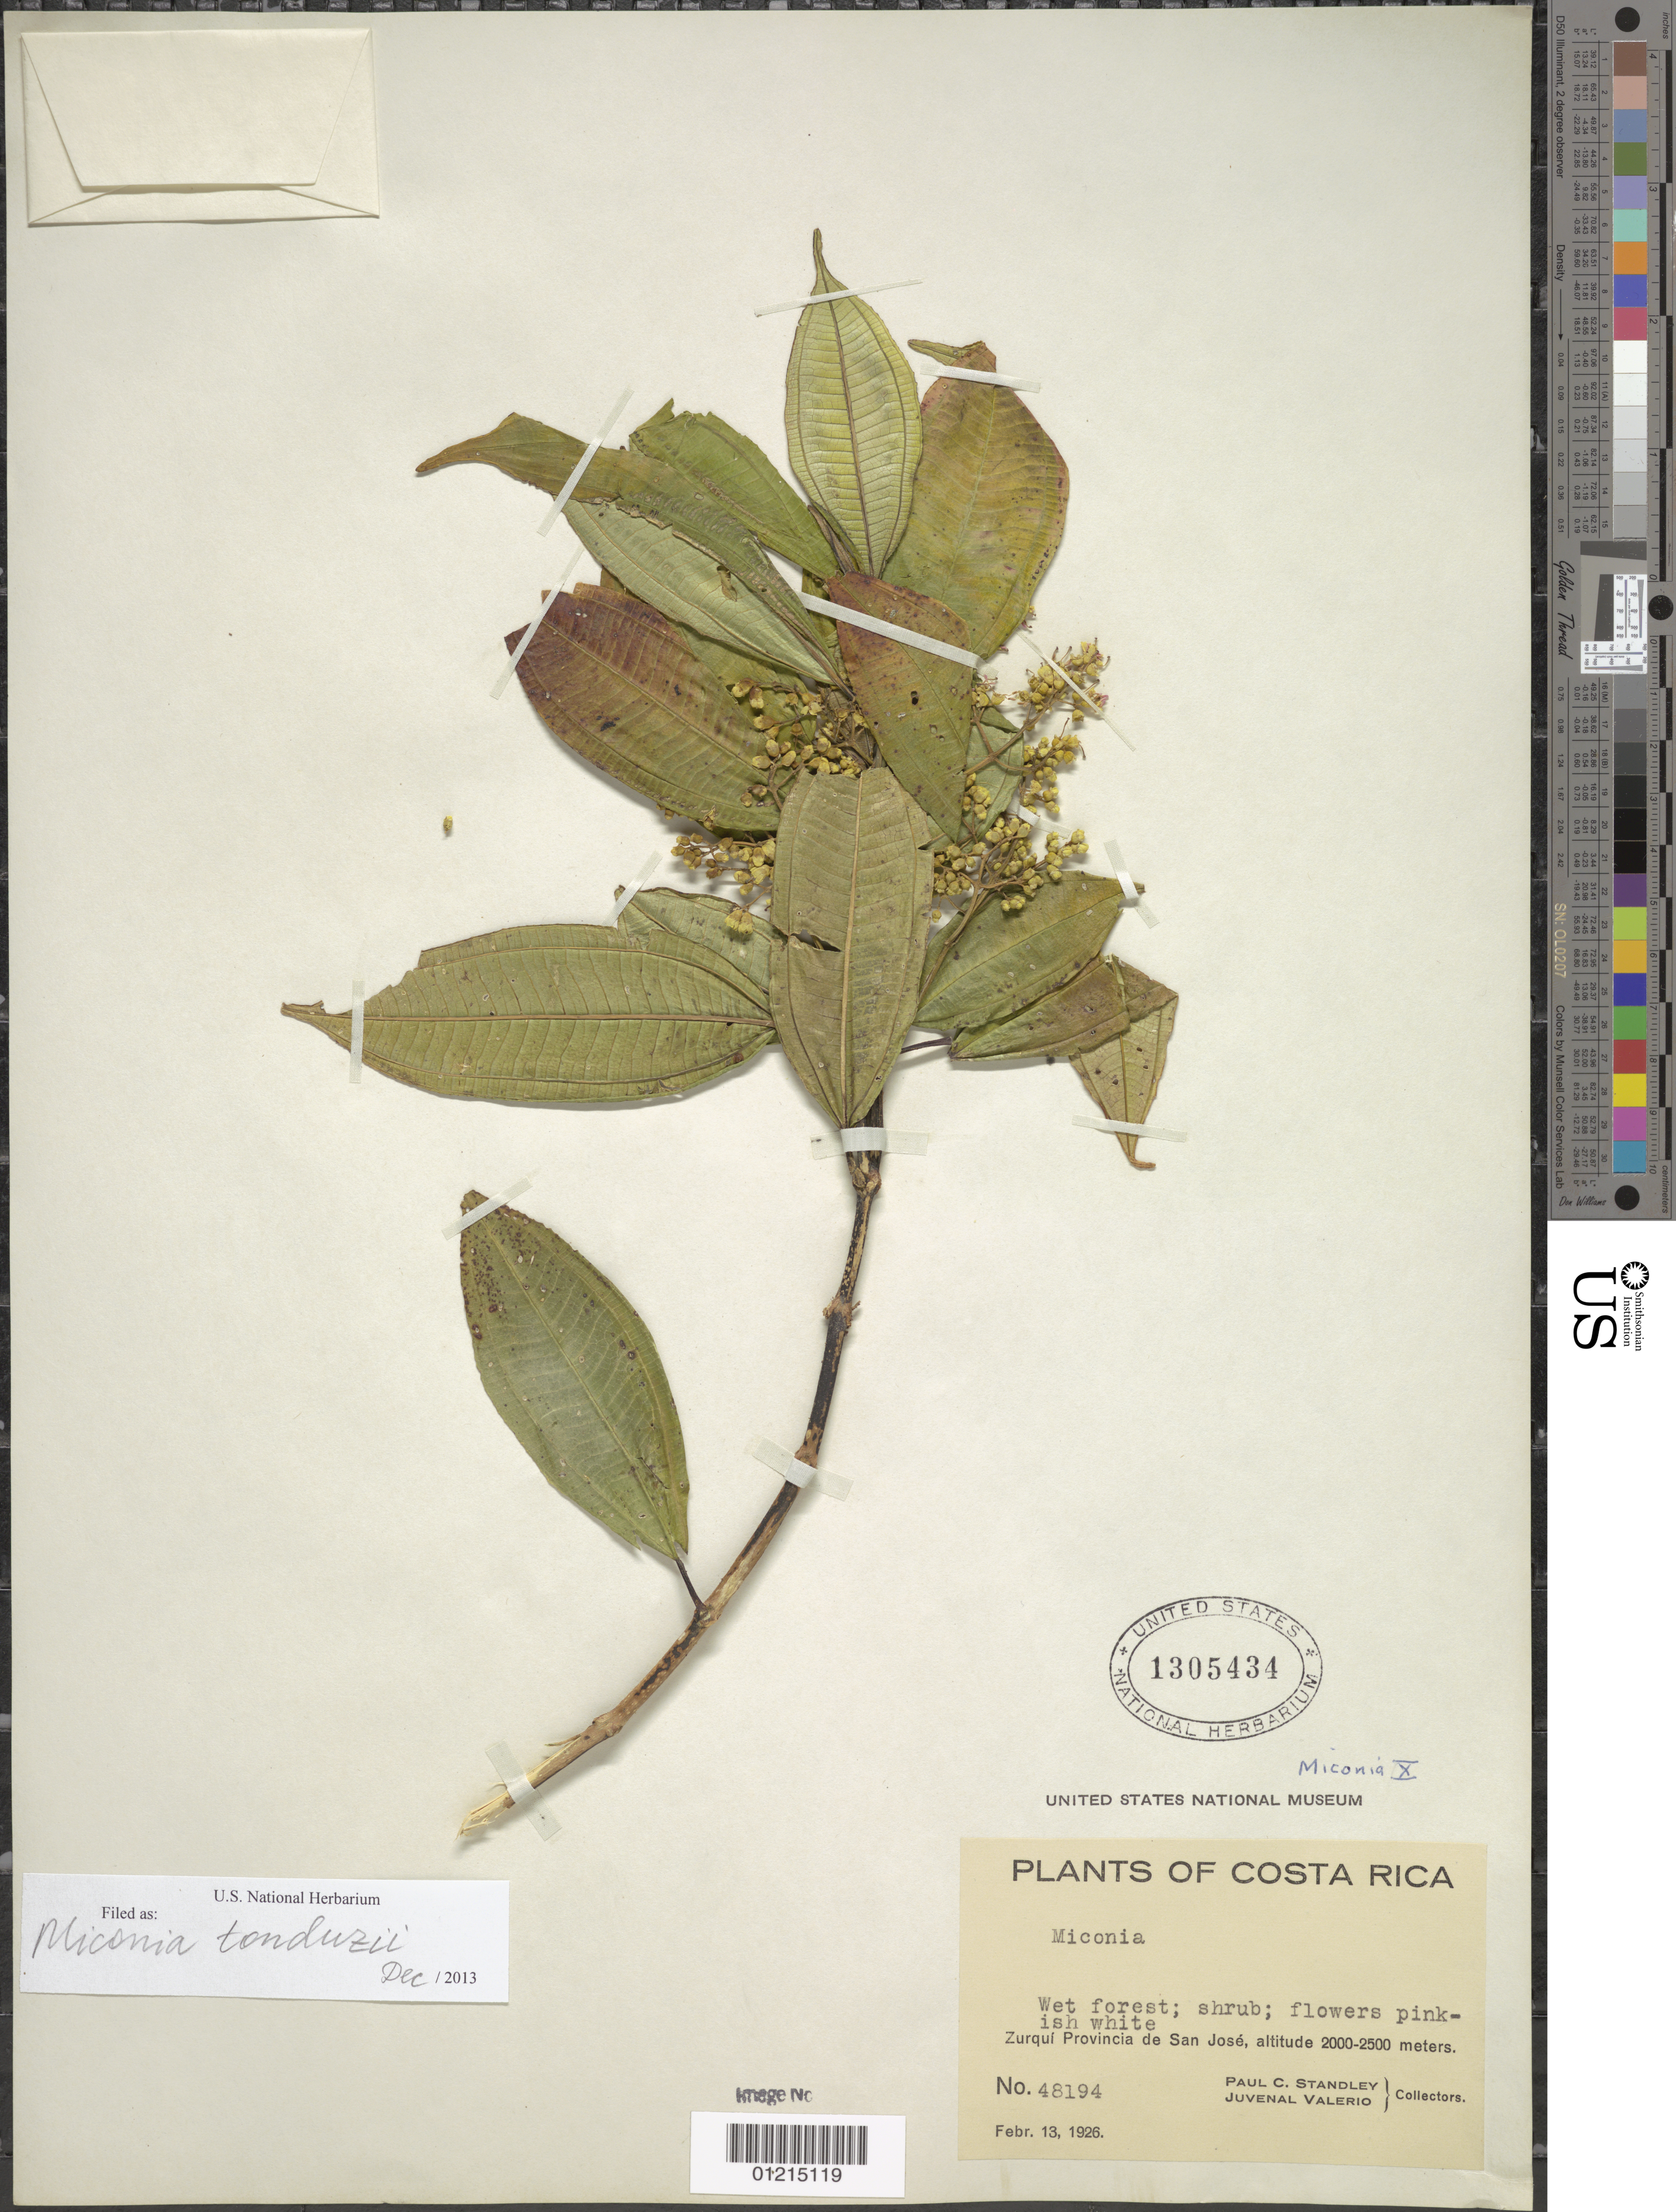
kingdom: Plantae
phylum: Tracheophyta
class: Magnoliopsida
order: Myrtales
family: Melastomataceae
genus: Miconia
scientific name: Miconia tonduzii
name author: Cogn. in A. DC.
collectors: P. C. Standley & J. Valerio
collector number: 48194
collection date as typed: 13 Feb 1926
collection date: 1926-02-13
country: Costa Rica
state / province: San José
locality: Zurqui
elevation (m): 2000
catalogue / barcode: US 1305434